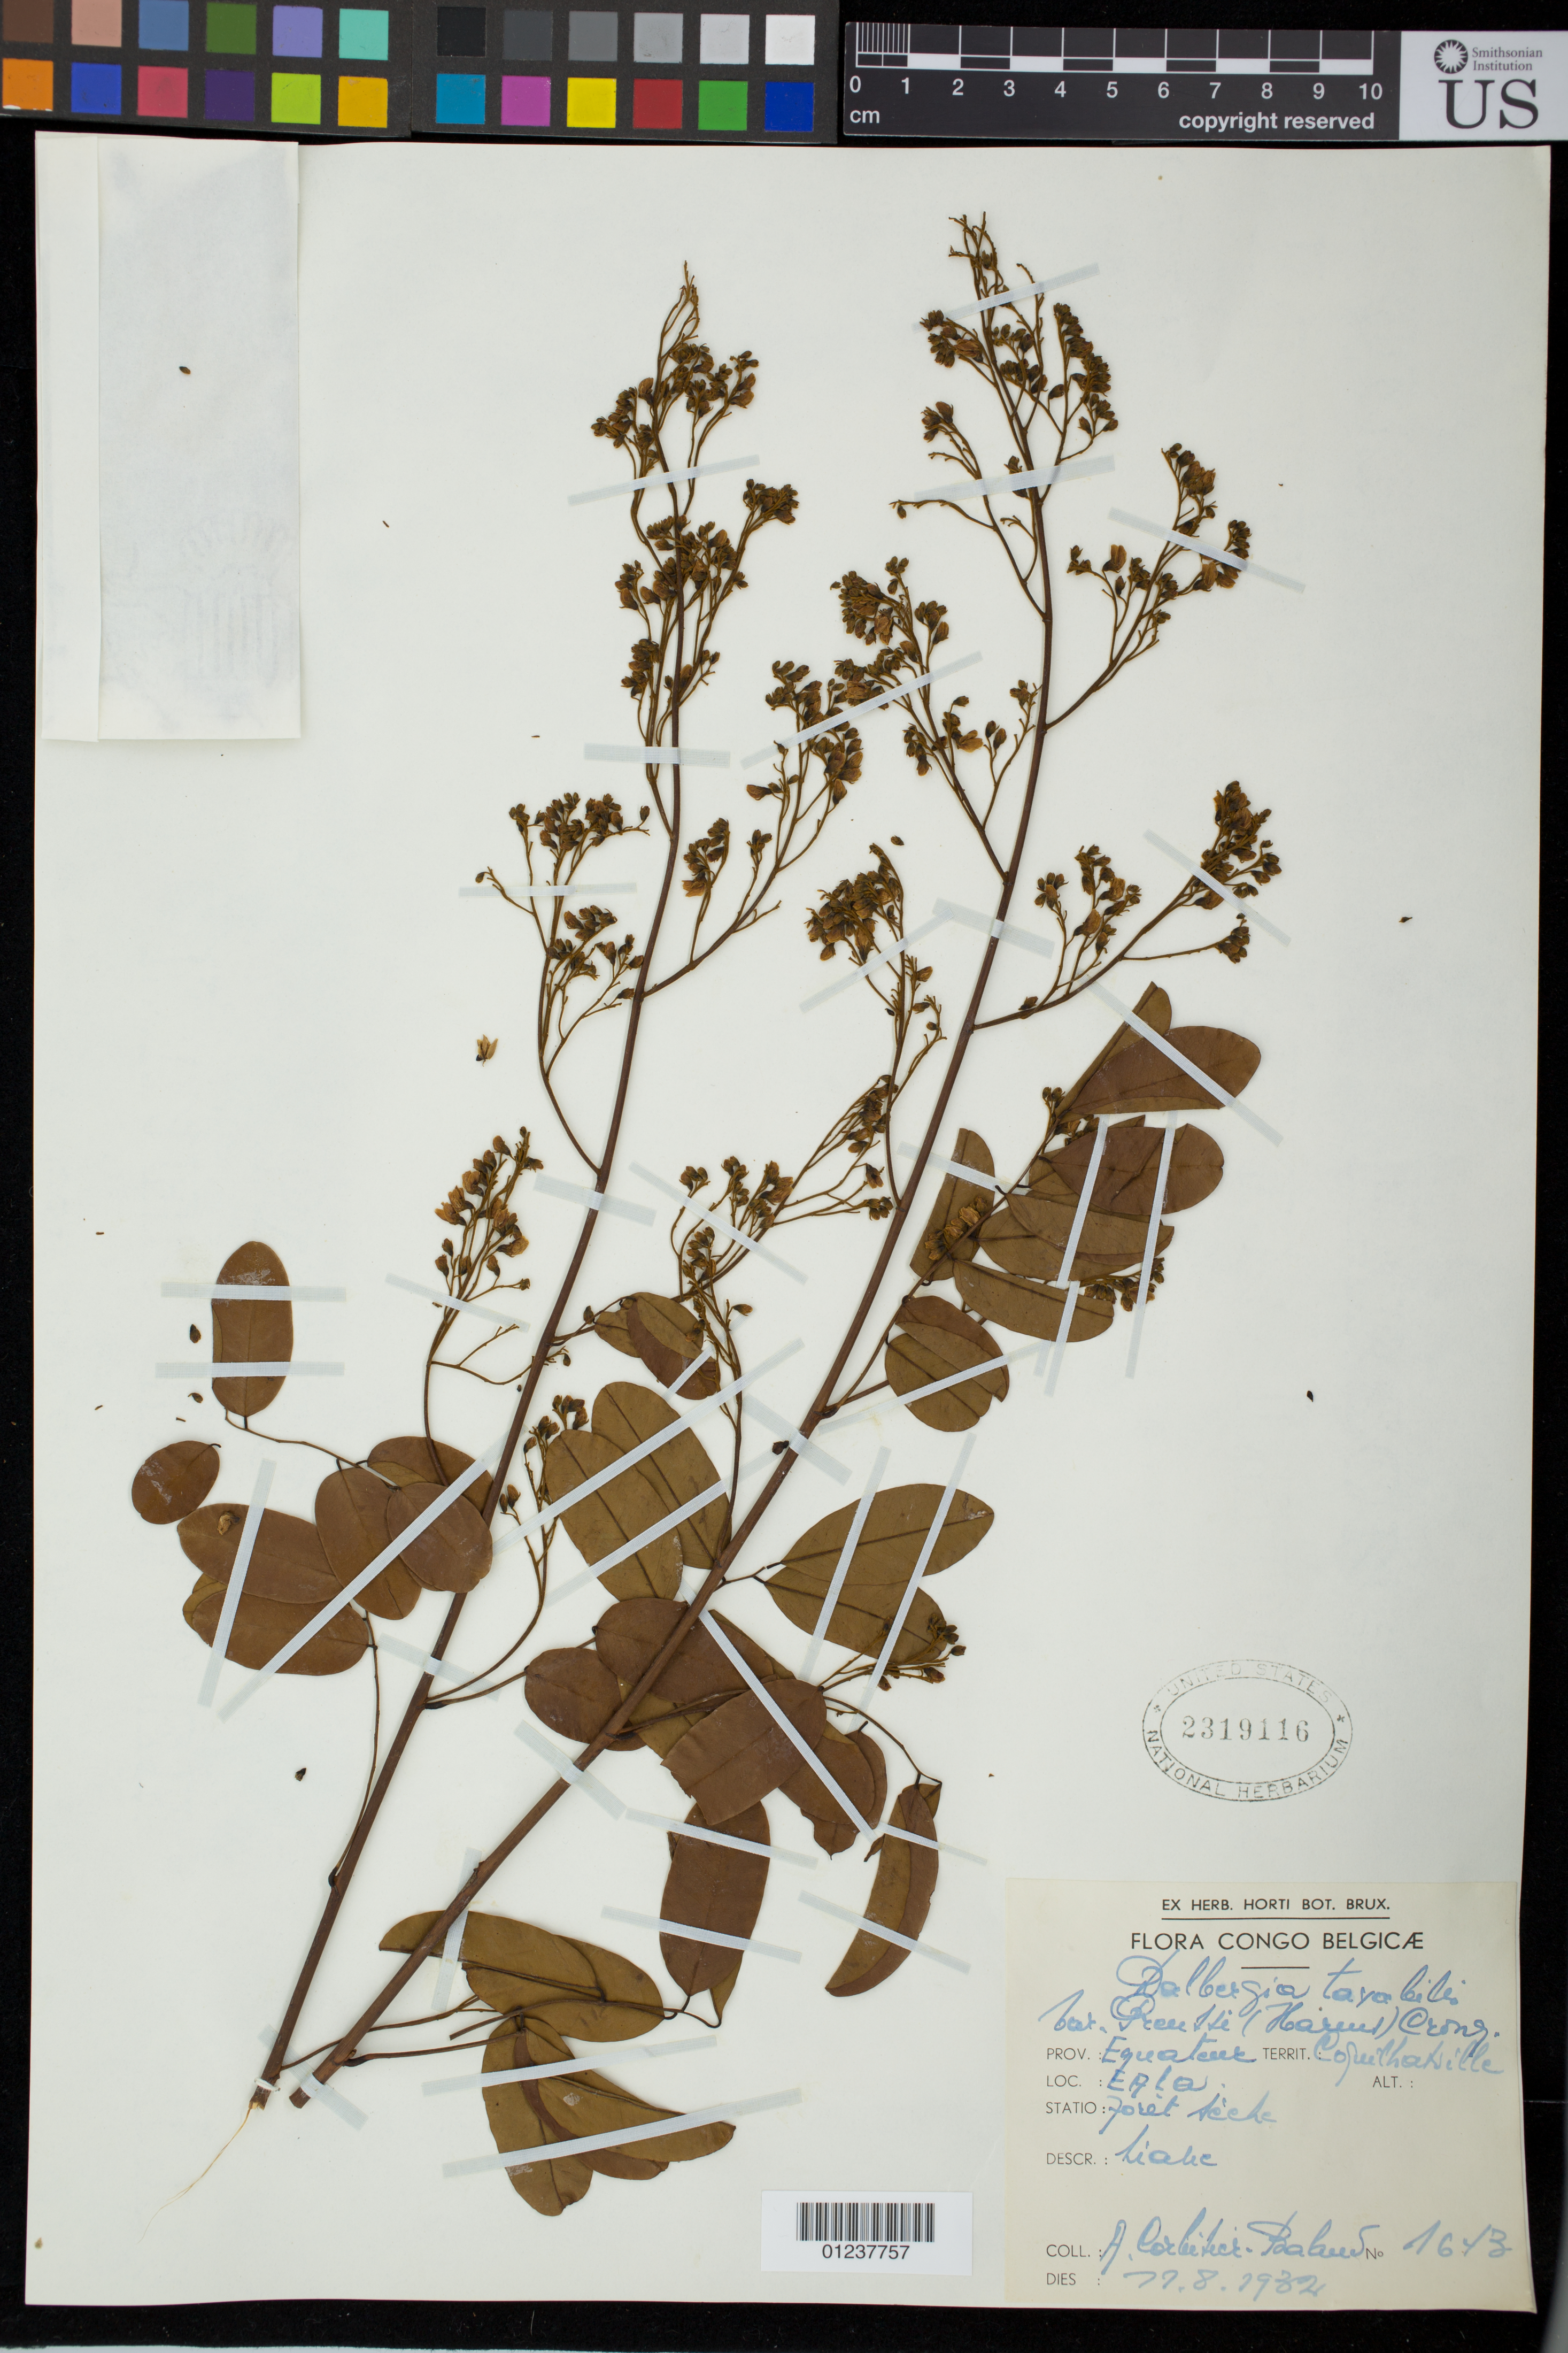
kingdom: Plantae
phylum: Tracheophyta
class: Magnoliopsida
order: Fabales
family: Fabaceae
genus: Dalbergia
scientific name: Dalbergia saxatilis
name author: Hook. f.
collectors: A. Corbisier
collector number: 1643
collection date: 1932-08-29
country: Congo, Democratic Republic of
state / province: Equateur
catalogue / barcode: US 2319116